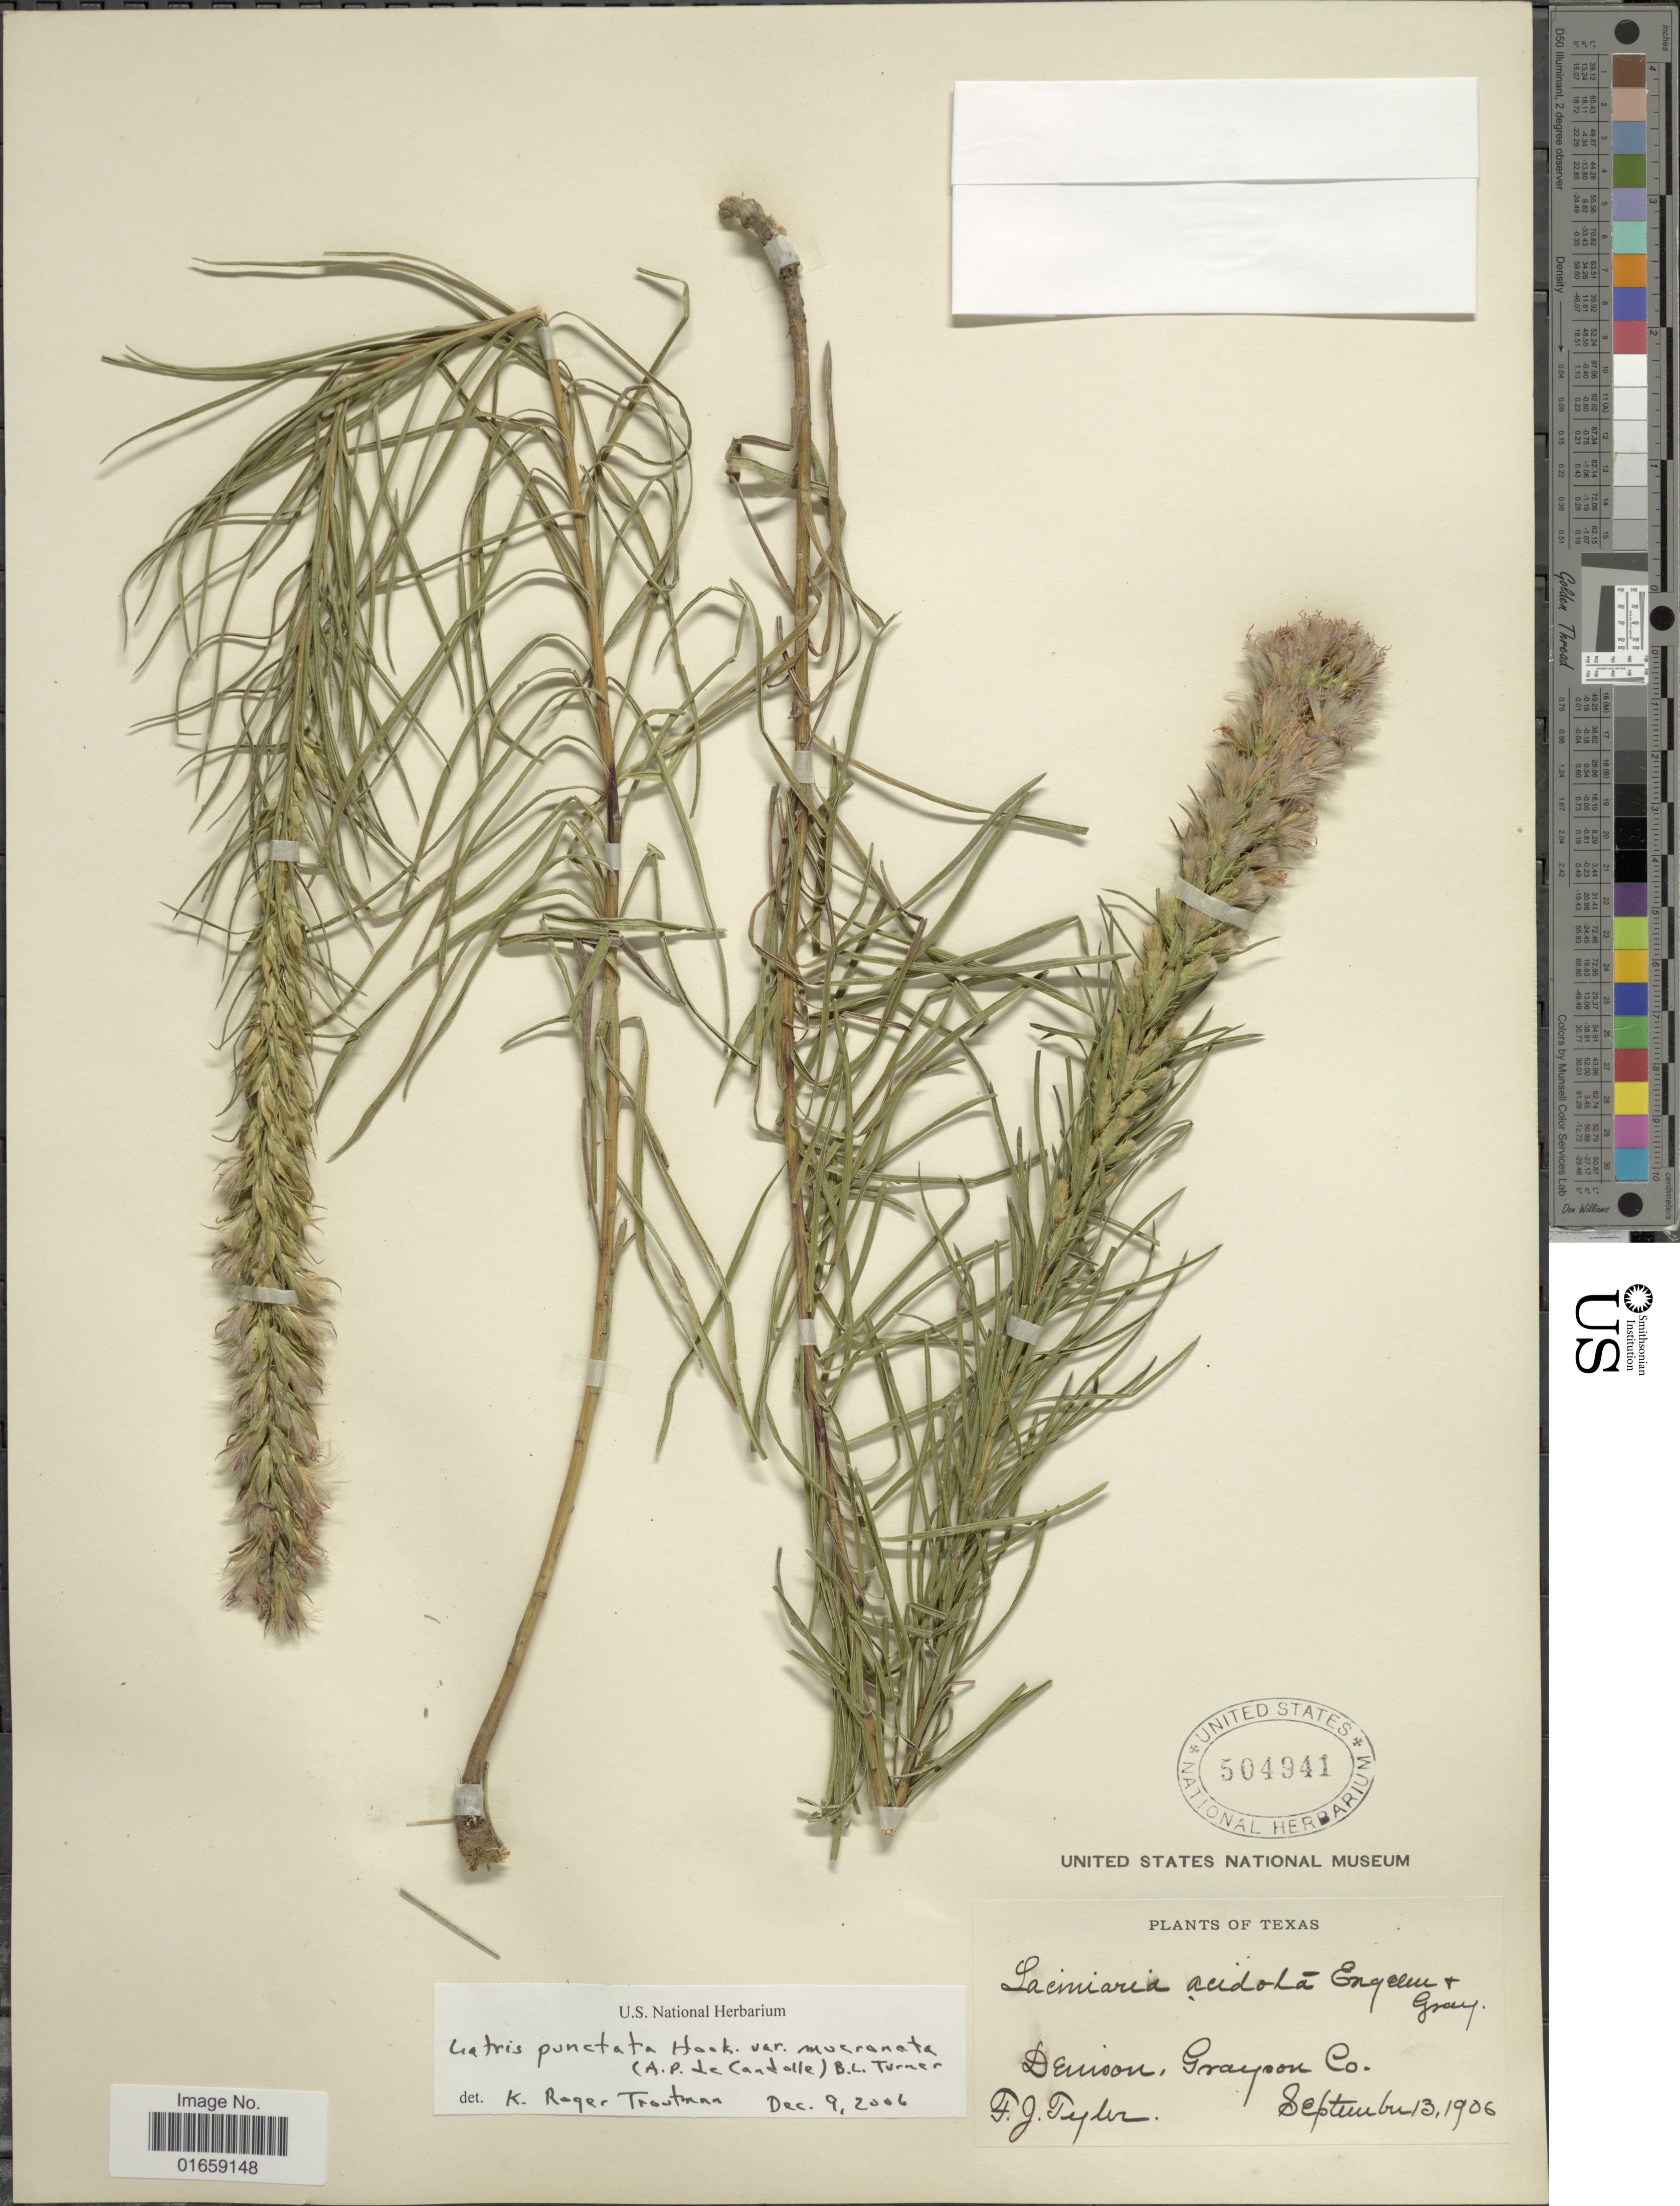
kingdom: Plantae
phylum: Tracheophyta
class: Magnoliopsida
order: Asterales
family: Asteraceae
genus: Liatris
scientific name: Liatris punctata var. mucronata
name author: (DC.) B.L. Turner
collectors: F. Tyler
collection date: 1906-09-13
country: United States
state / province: Texas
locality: Denison, Grayson Co.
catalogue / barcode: US 504941